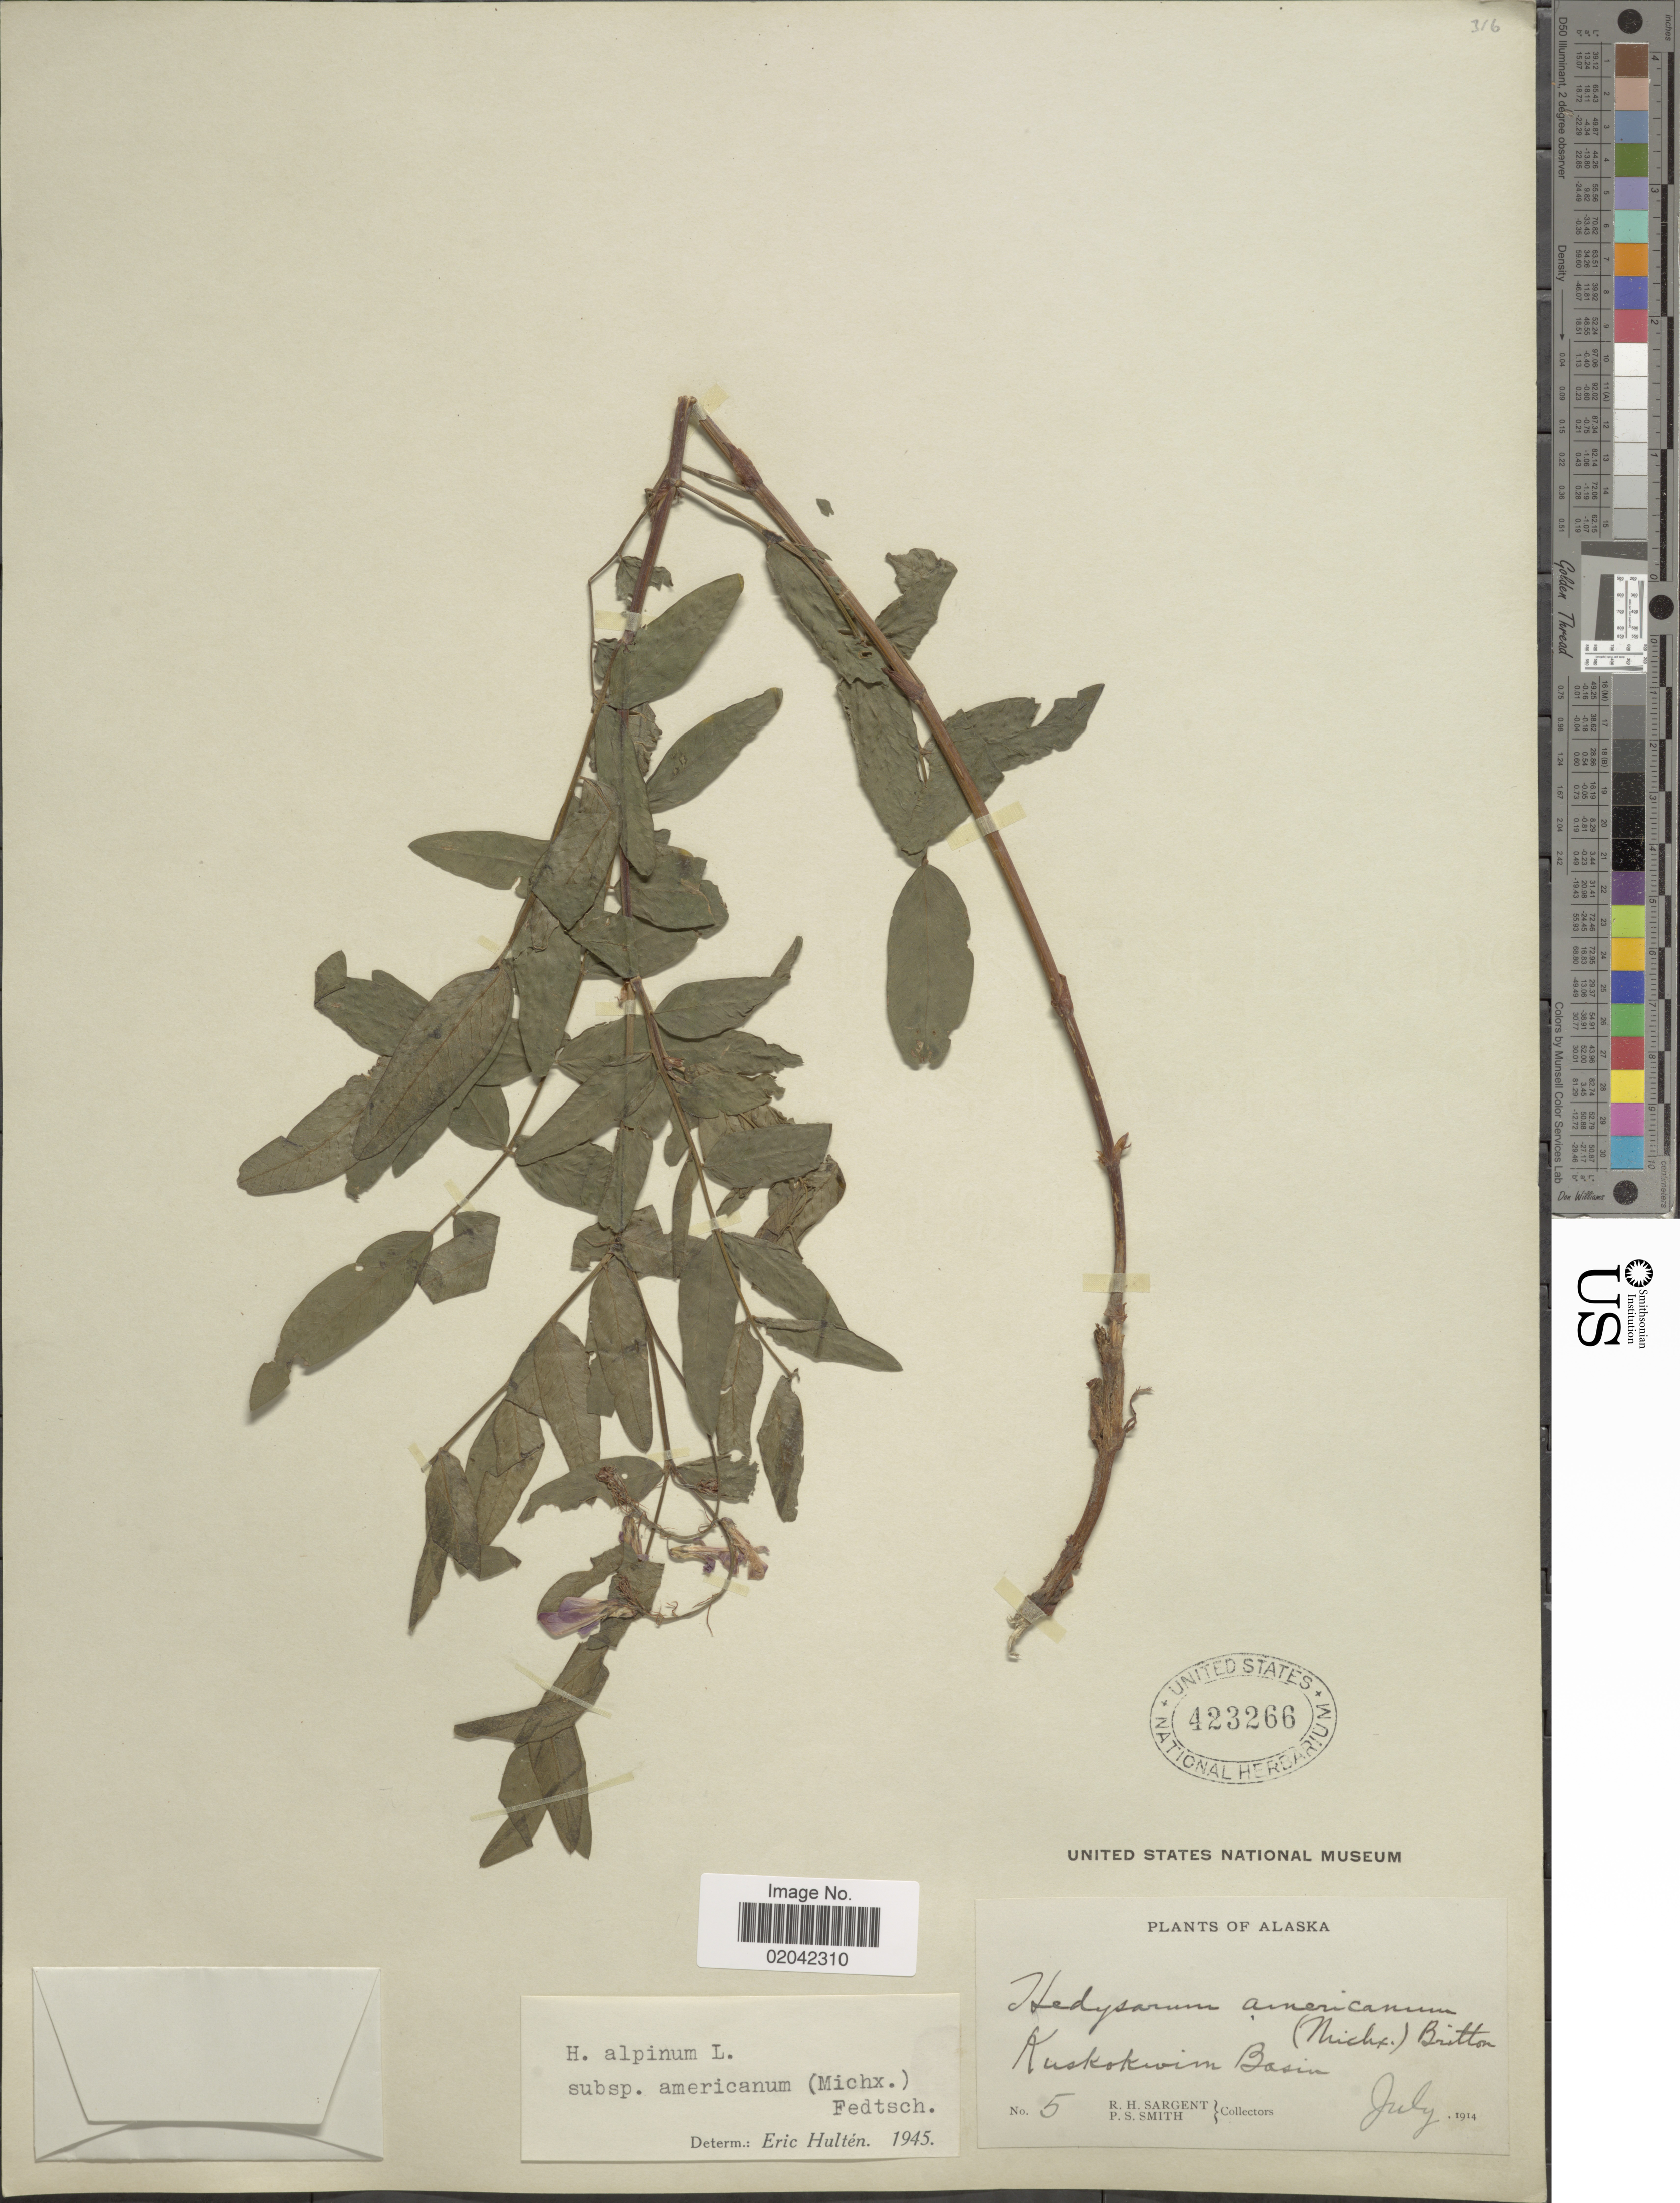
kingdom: Plantae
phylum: Tracheophyta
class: Magnoliopsida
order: Fabales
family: Fabaceae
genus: Hedysarum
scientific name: Hedysarum alpinum var. americanum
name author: Michx. ex Pursh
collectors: R. Sargent & P. Smith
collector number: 5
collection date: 1914-07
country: United States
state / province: Alaska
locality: Kuskowim Basin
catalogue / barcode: US 423266